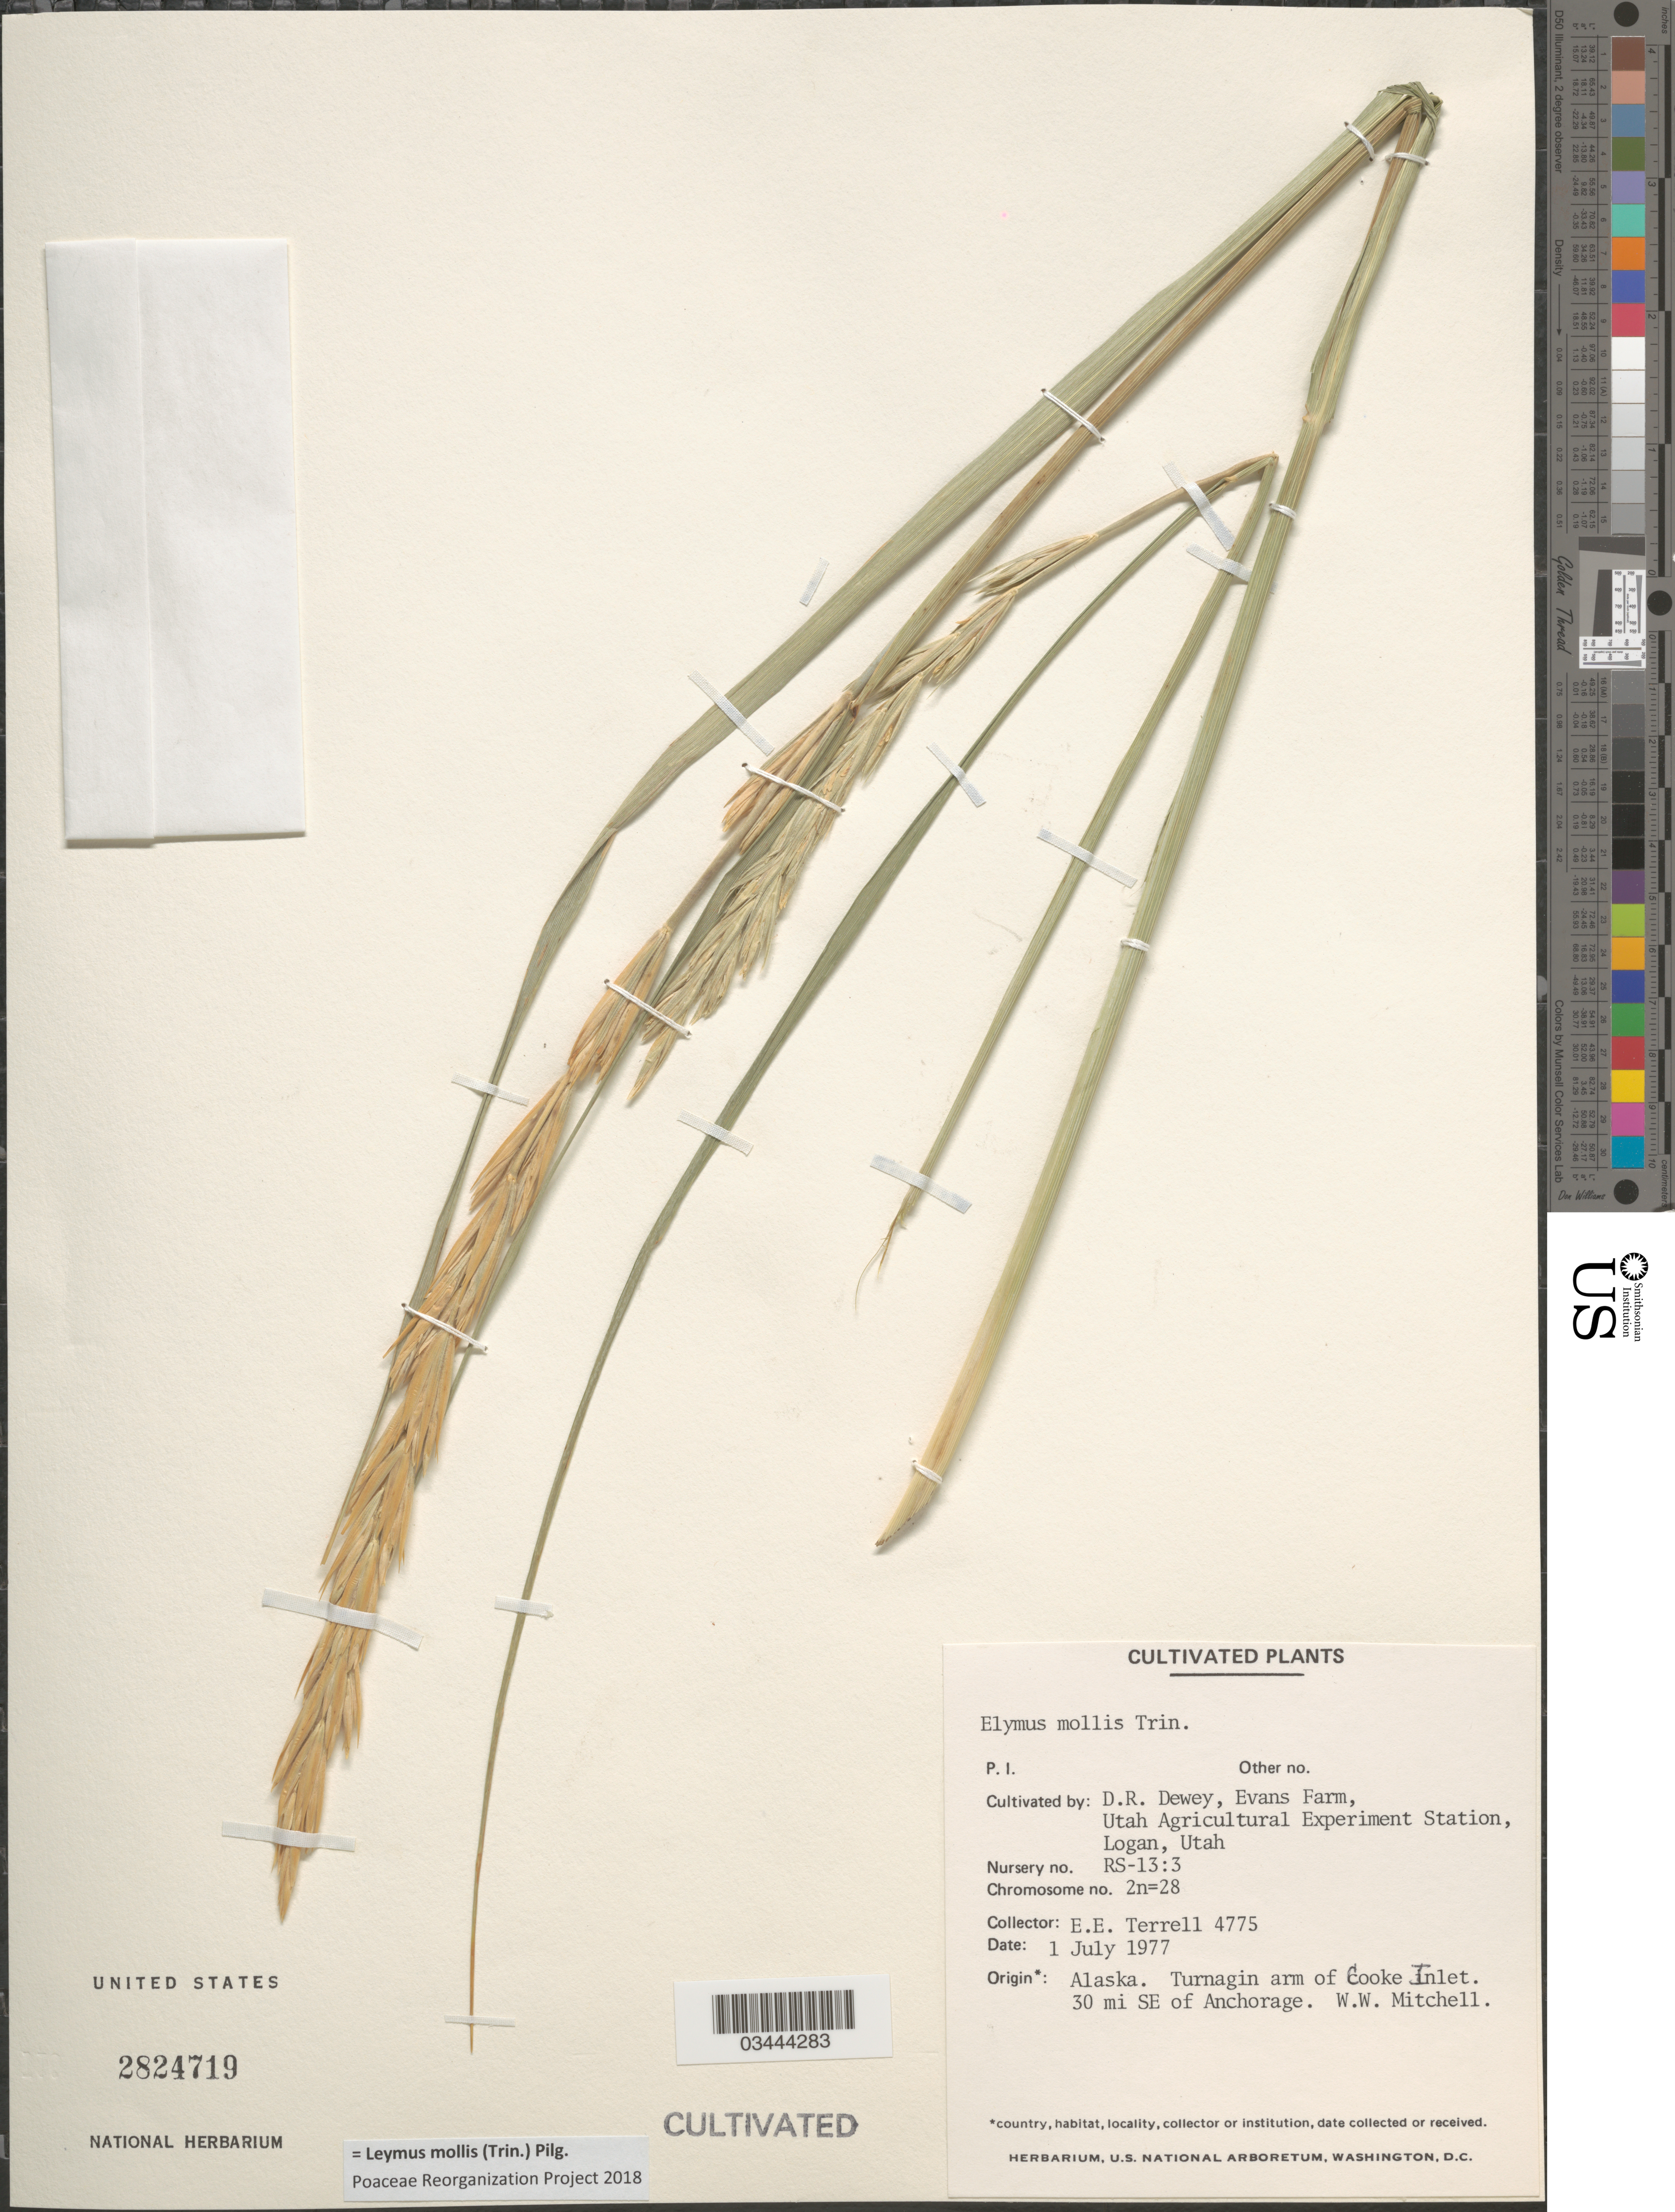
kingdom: Plantae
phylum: Tracheophyta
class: Liliopsida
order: Poales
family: Poaceae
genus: Leymus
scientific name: Leymus mollis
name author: (Trin.) Pilg.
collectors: D. Dewey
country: United States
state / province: Utah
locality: Evans Farm, Utah Agricultural Experiment Station, Logan. Nursery no. RS-13:3.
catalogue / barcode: US 2824719